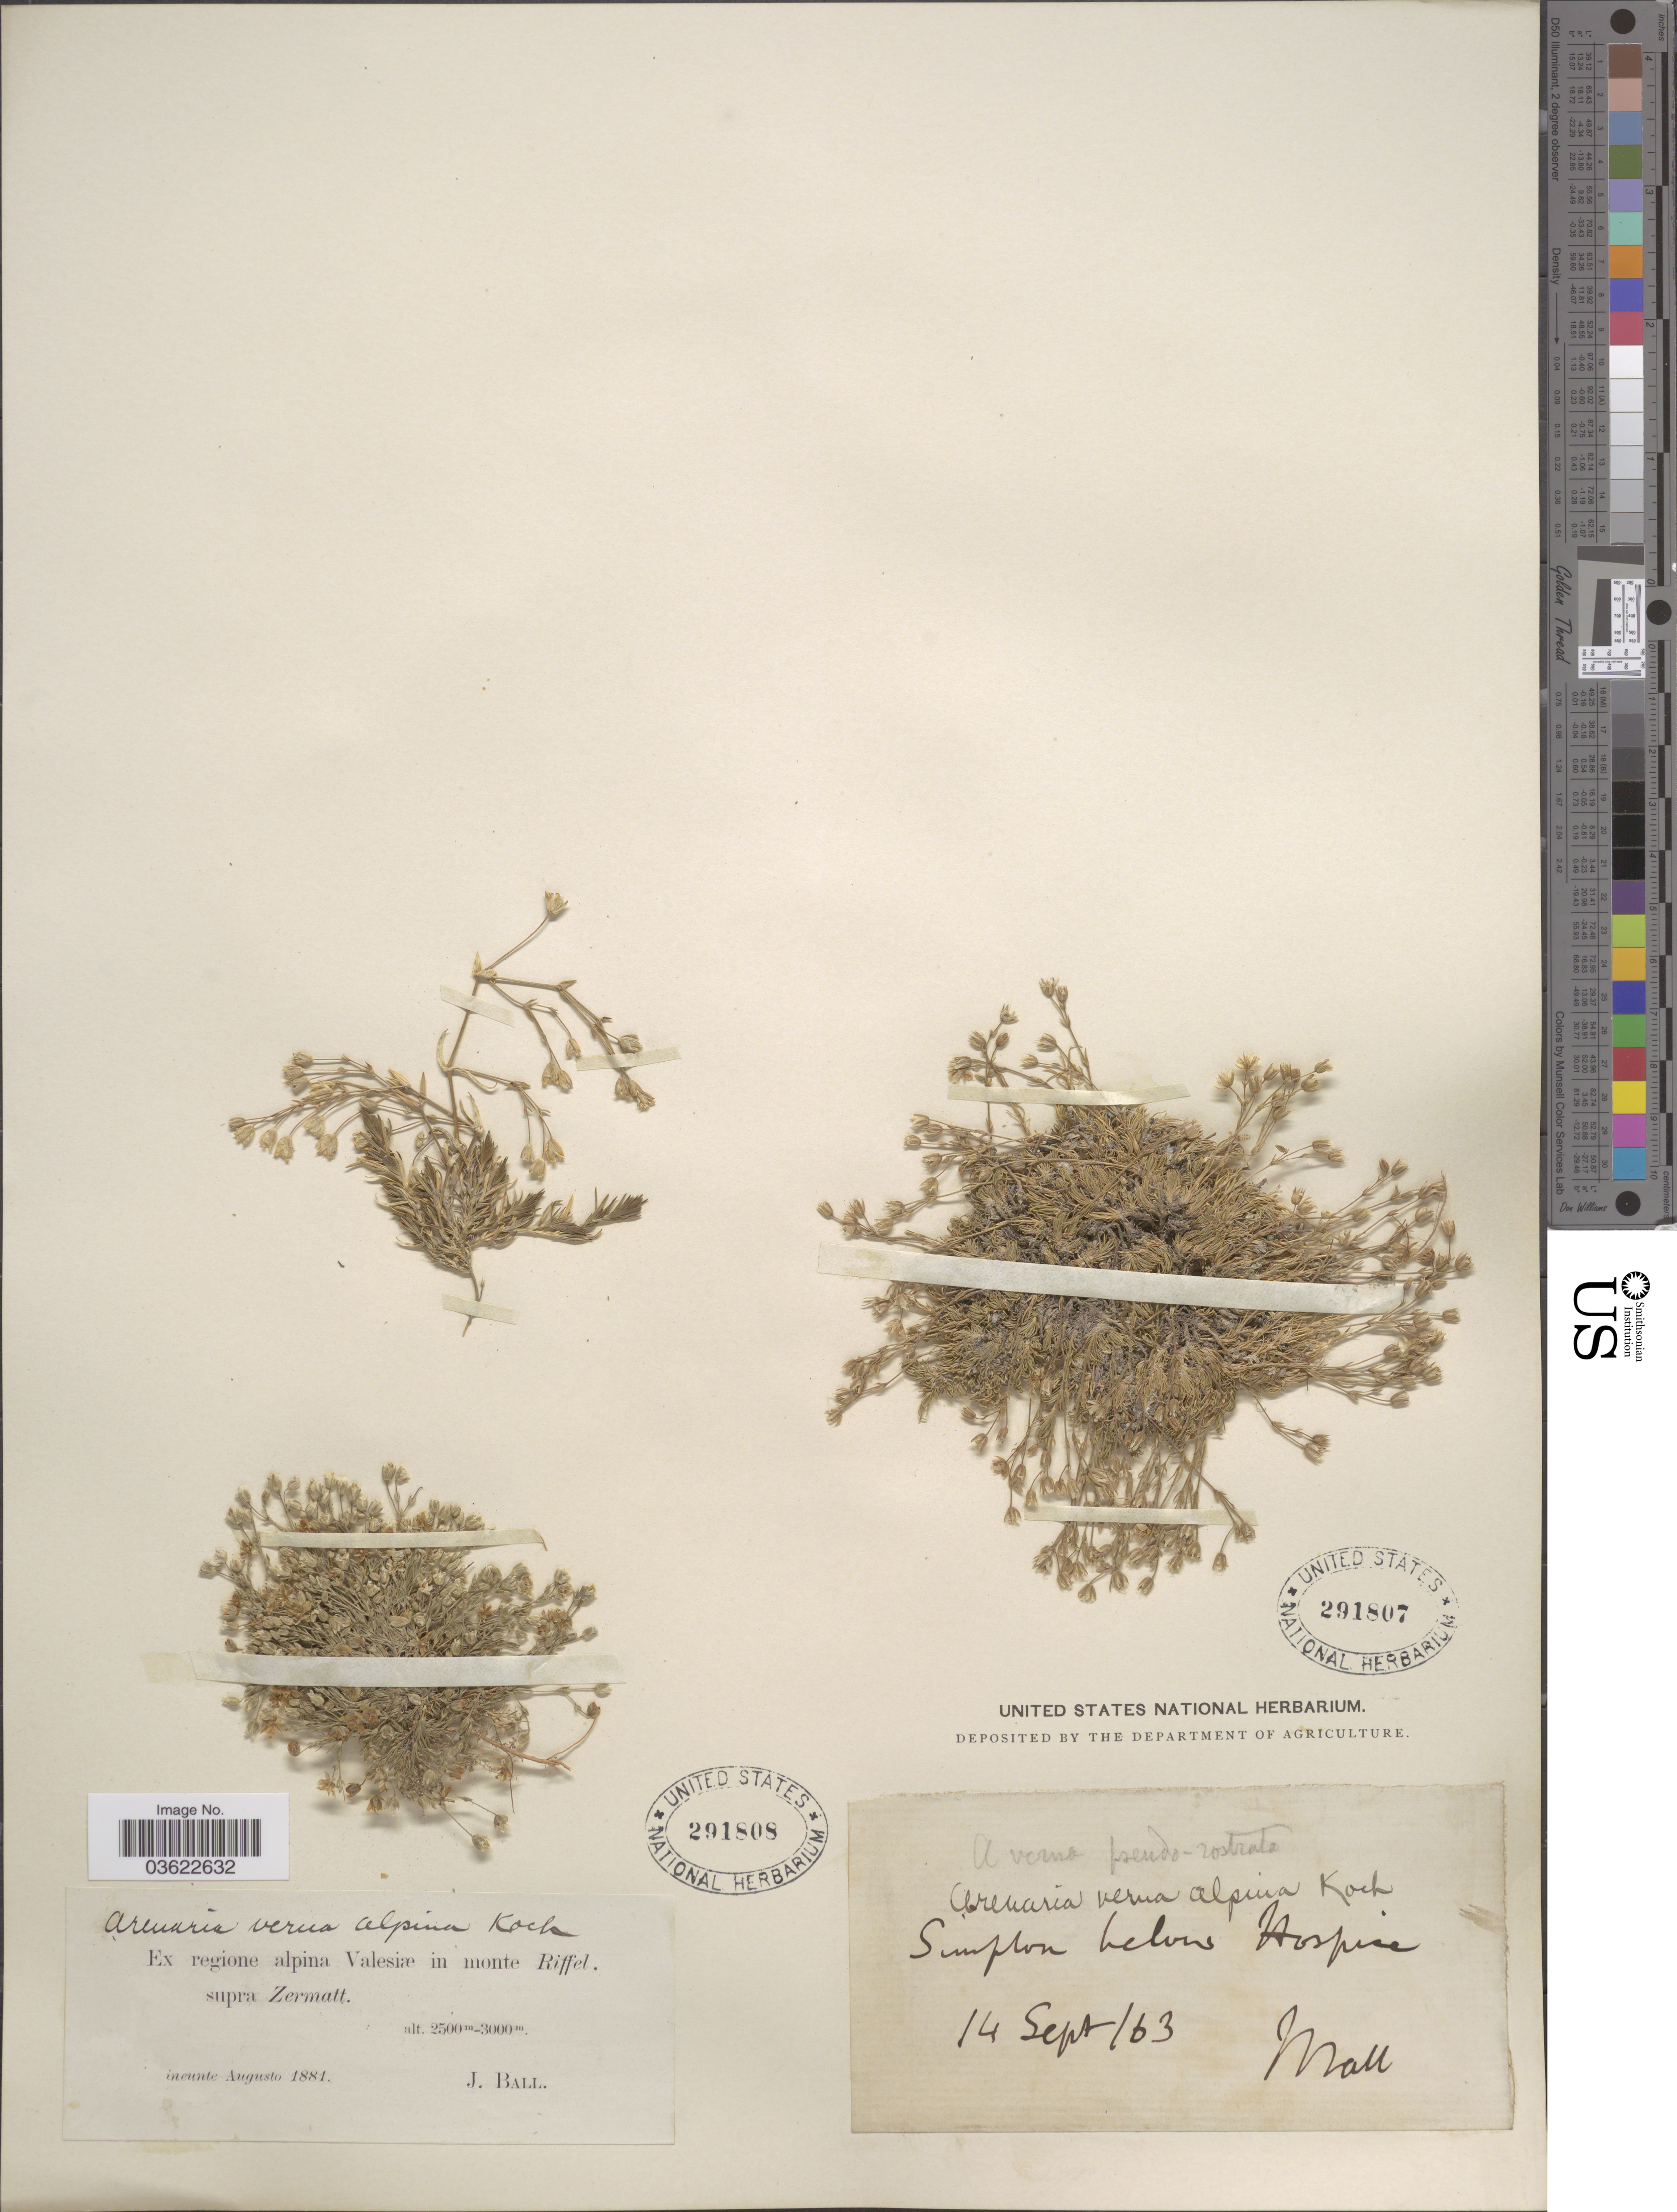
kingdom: Plantae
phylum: Tracheophyta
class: Magnoliopsida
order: Caryophyllales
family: Caryophyllaceae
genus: Arenaria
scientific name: Arenaria verna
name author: L.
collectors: J. Ball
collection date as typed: Transcribed d/m/y: 14/9/63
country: Switzerland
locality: Simplon below Hospice.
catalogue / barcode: US 291807-2